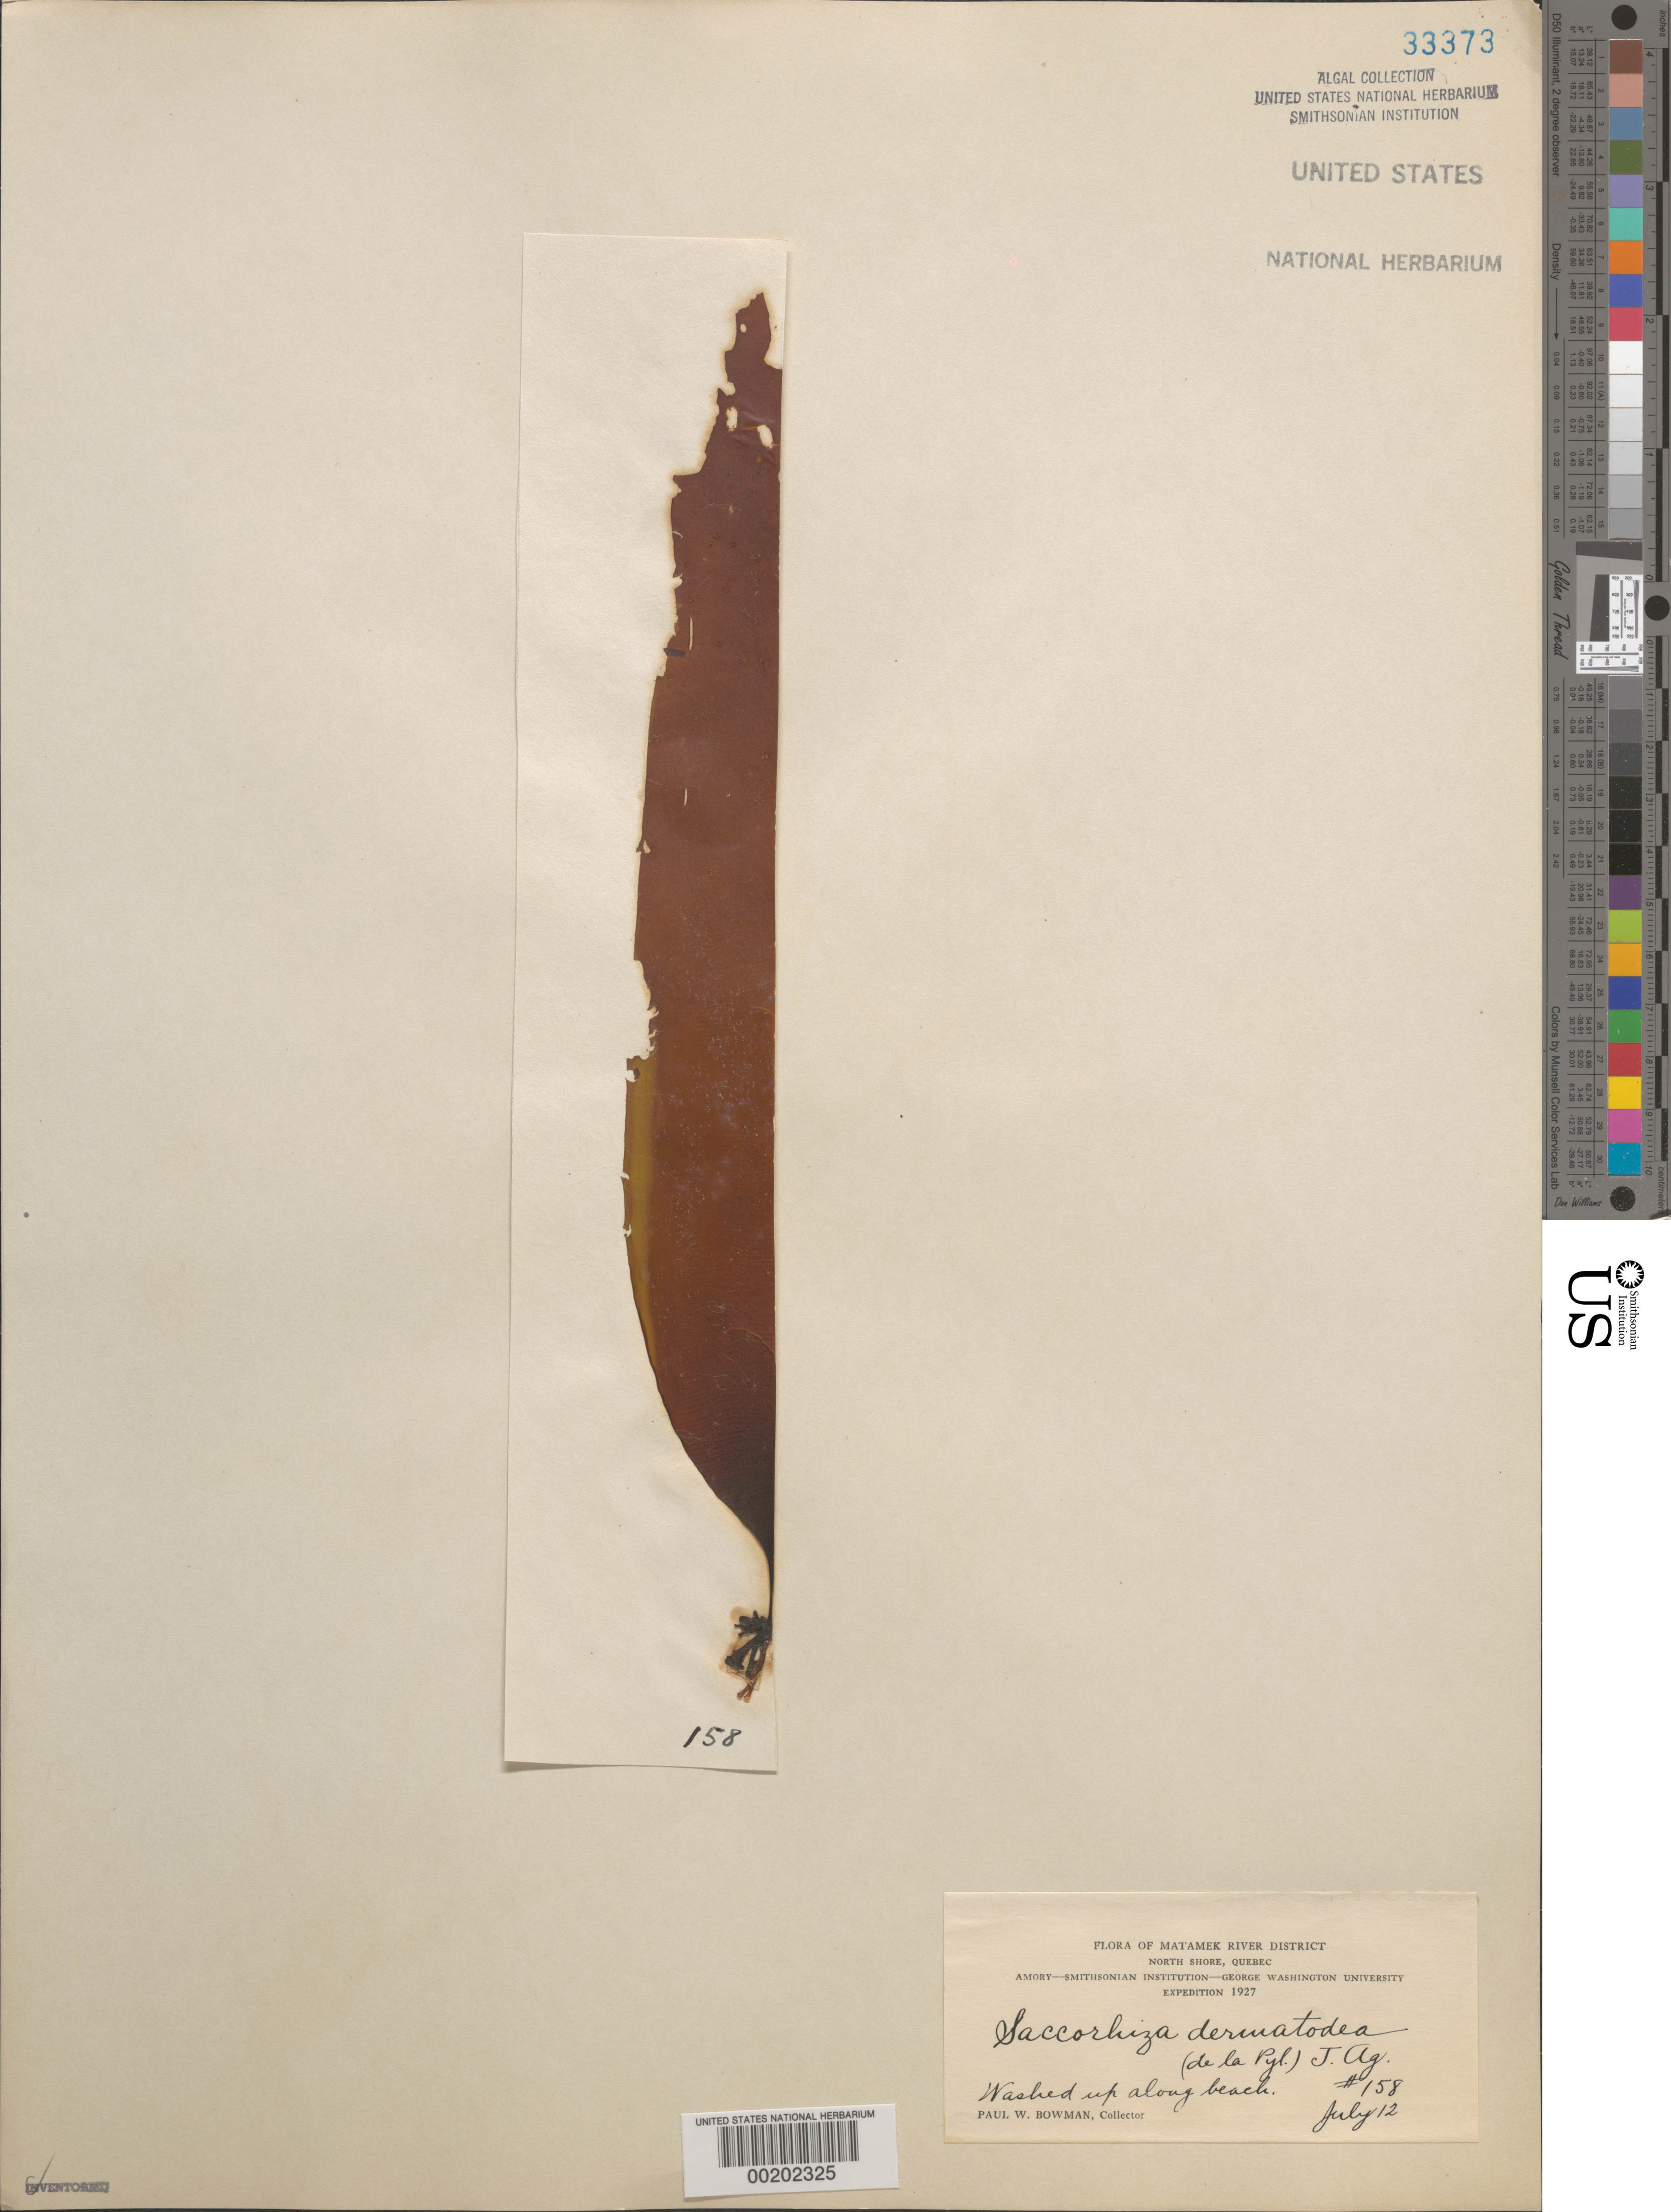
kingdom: Chromista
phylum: Foraminifera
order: Astrorhizida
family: Hyperamminidae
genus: Saccorhiza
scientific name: Saccorhiza dermatodea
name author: (Bach. Pyl.) J. Agardh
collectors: P. Bowman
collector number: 158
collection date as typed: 12 Jul 1927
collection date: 1927-07-12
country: Canada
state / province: Quebec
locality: Matamek river district, north shore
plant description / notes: Amory-Smithsonian Institution-George Washington University Expedition, 1927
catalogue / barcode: US 33373